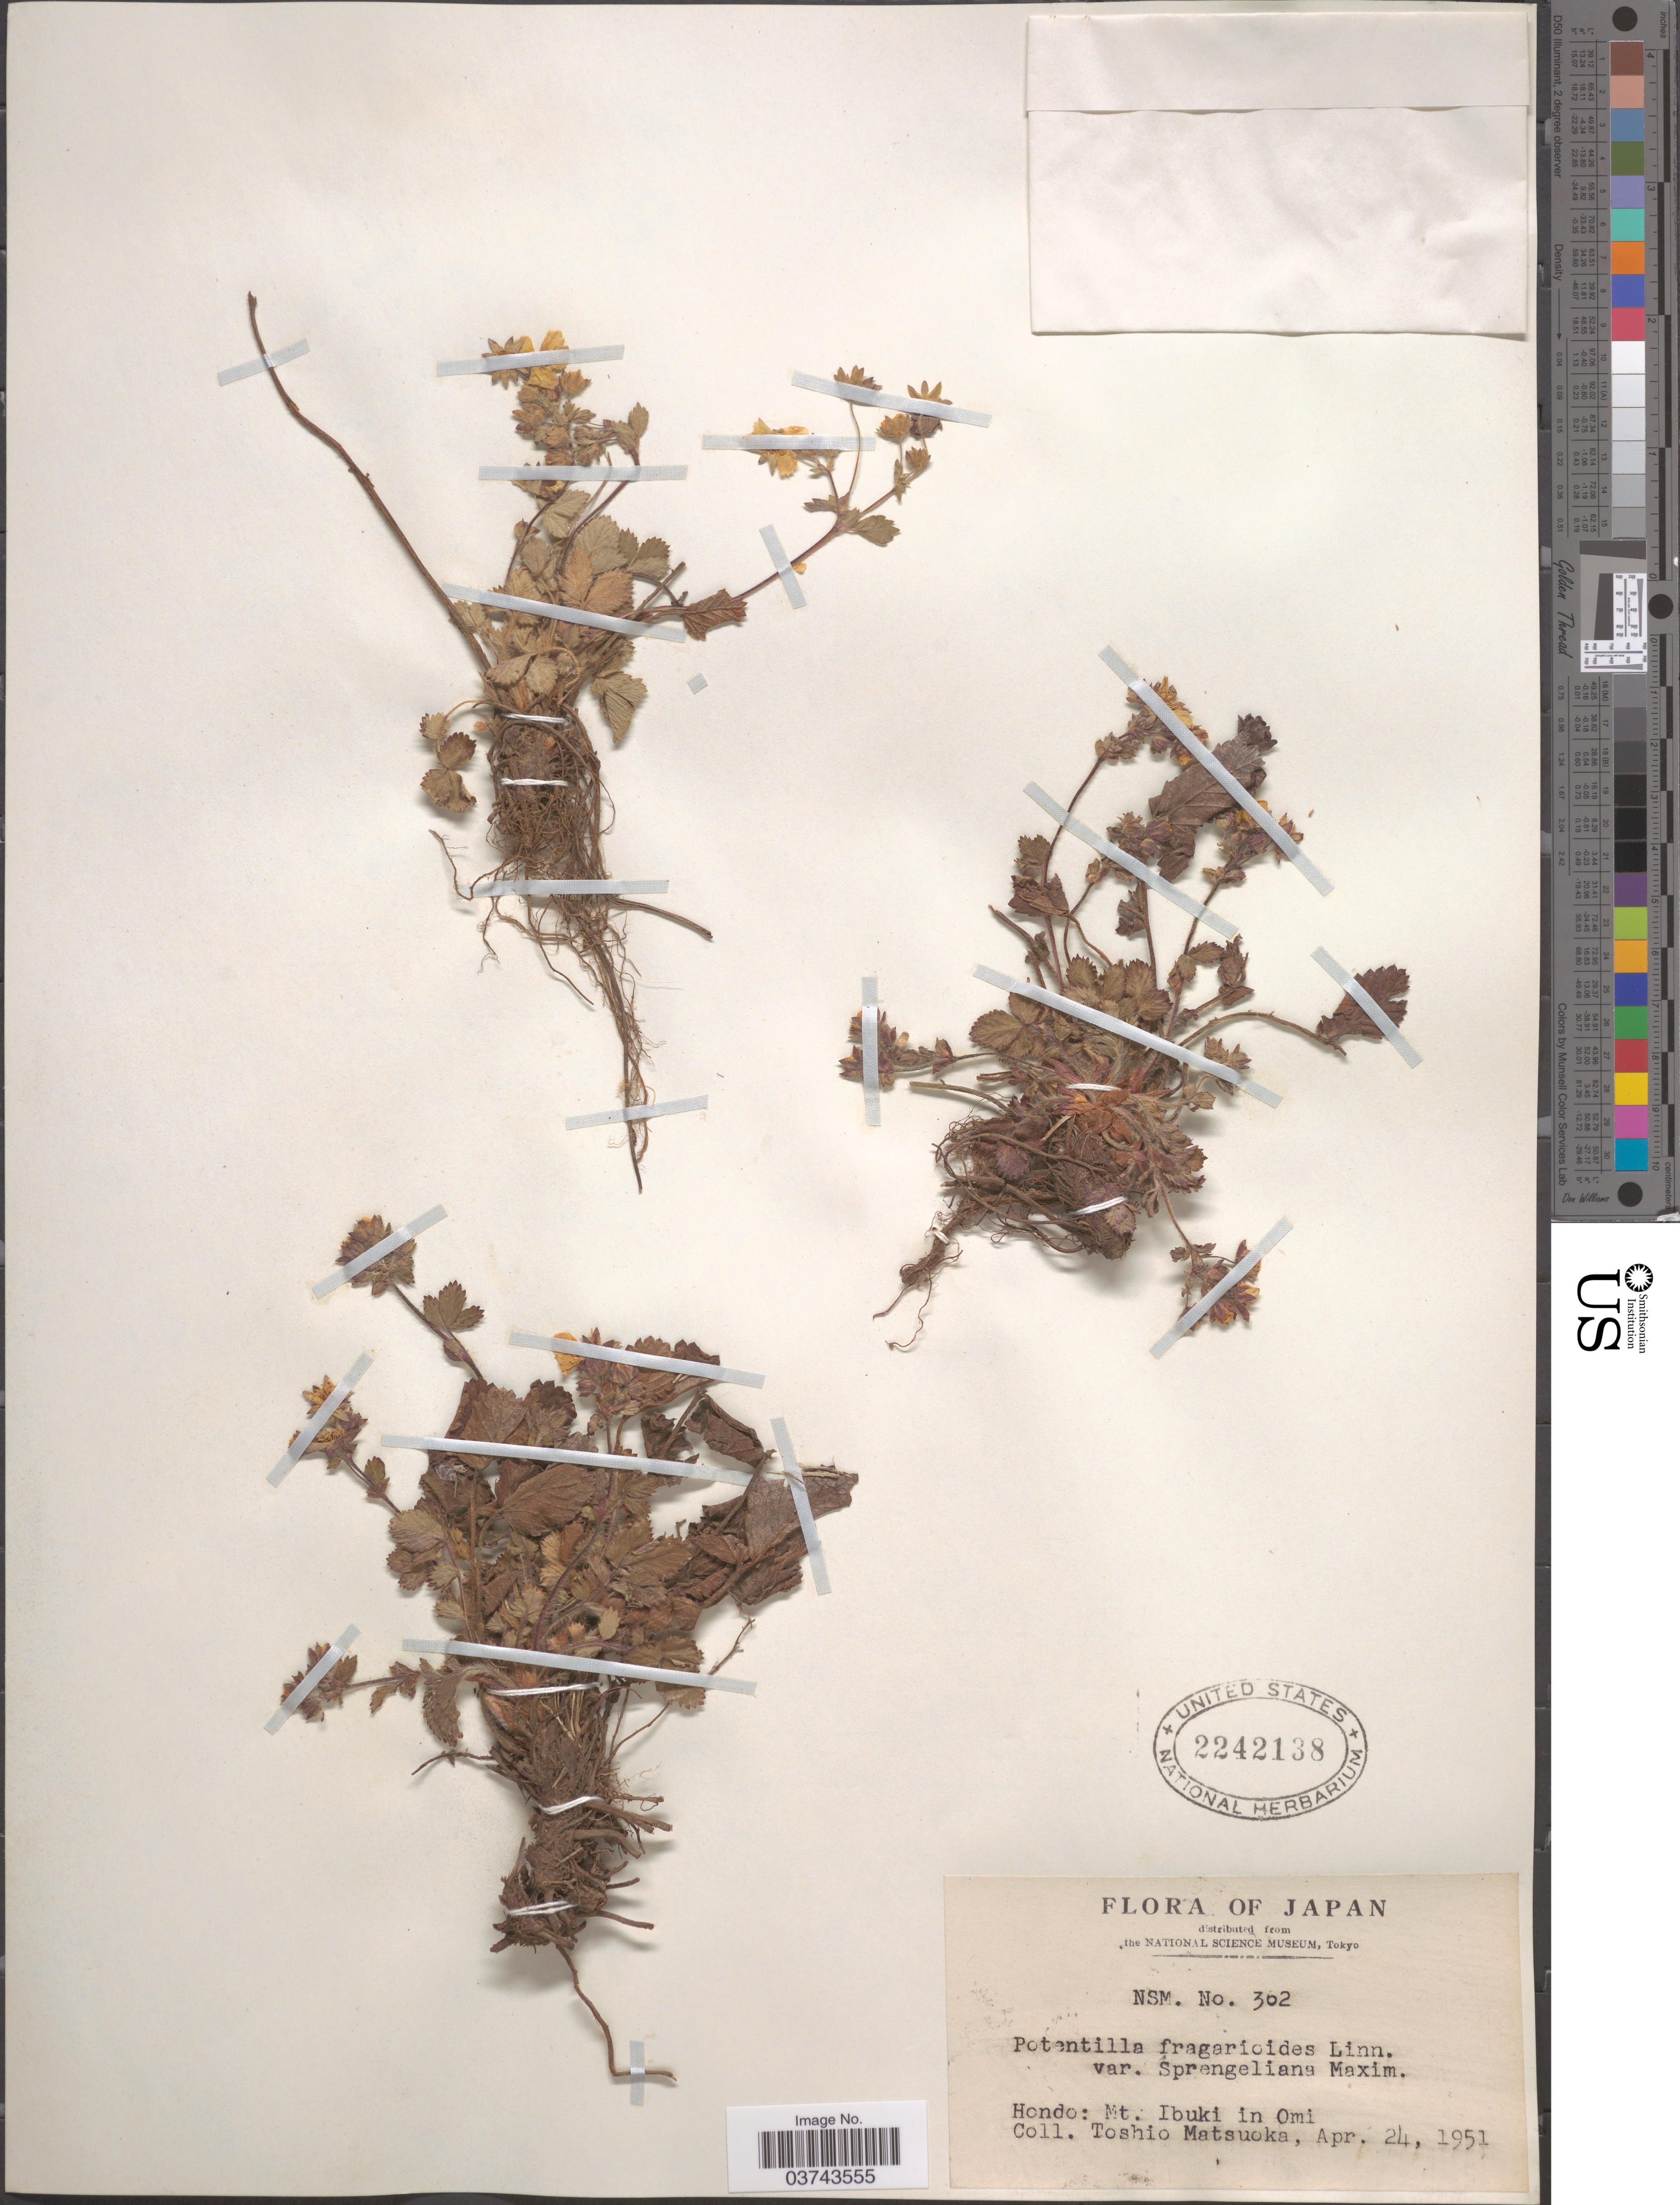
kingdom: Plantae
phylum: Tracheophyta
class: Magnoliopsida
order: Rosales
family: Rosaceae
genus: Potentilla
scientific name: Potentilla fragarioides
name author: L.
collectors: T. Matsuoka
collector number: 362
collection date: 1951-04-24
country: Japan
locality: Hondo: Mt. Ibuki in Omi.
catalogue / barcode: US 2242138